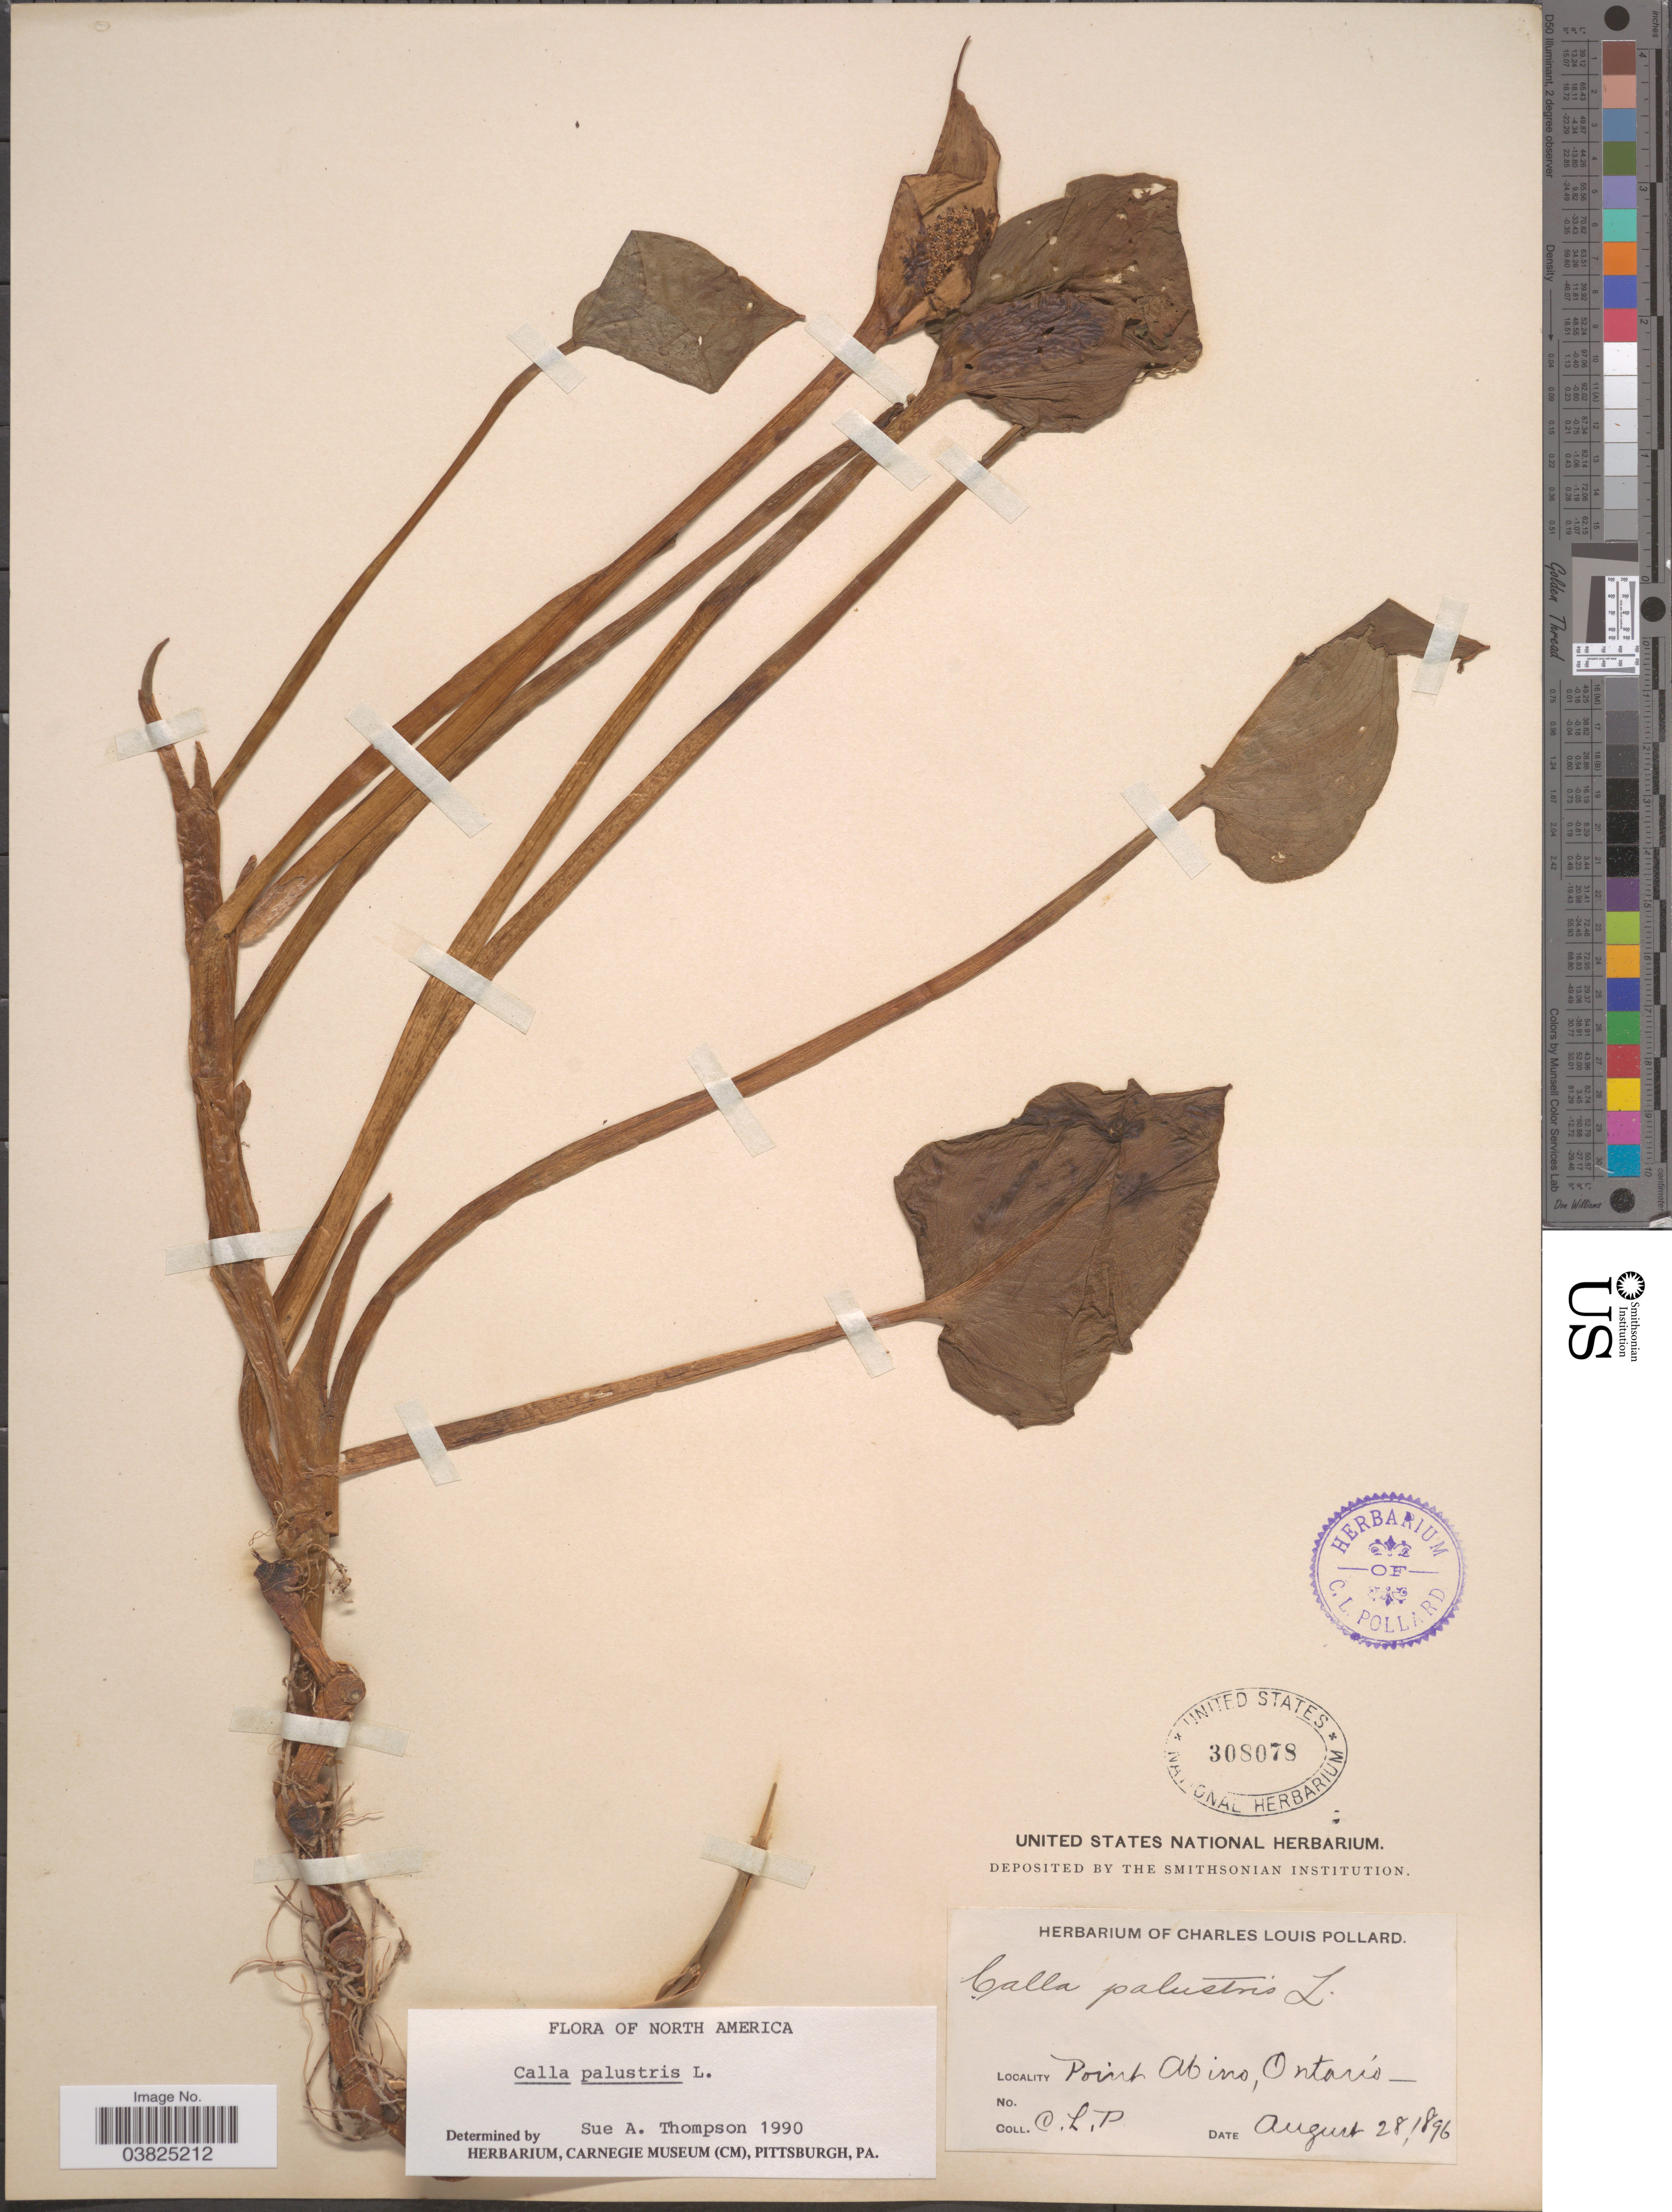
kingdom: Plantae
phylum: Tracheophyta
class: Liliopsida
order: Alismatales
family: Araceae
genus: Calla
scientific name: Calla palustris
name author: L.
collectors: C. L. Pollard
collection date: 1896-08-28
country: Canada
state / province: Ontario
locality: Point Abino.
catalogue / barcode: US 308078